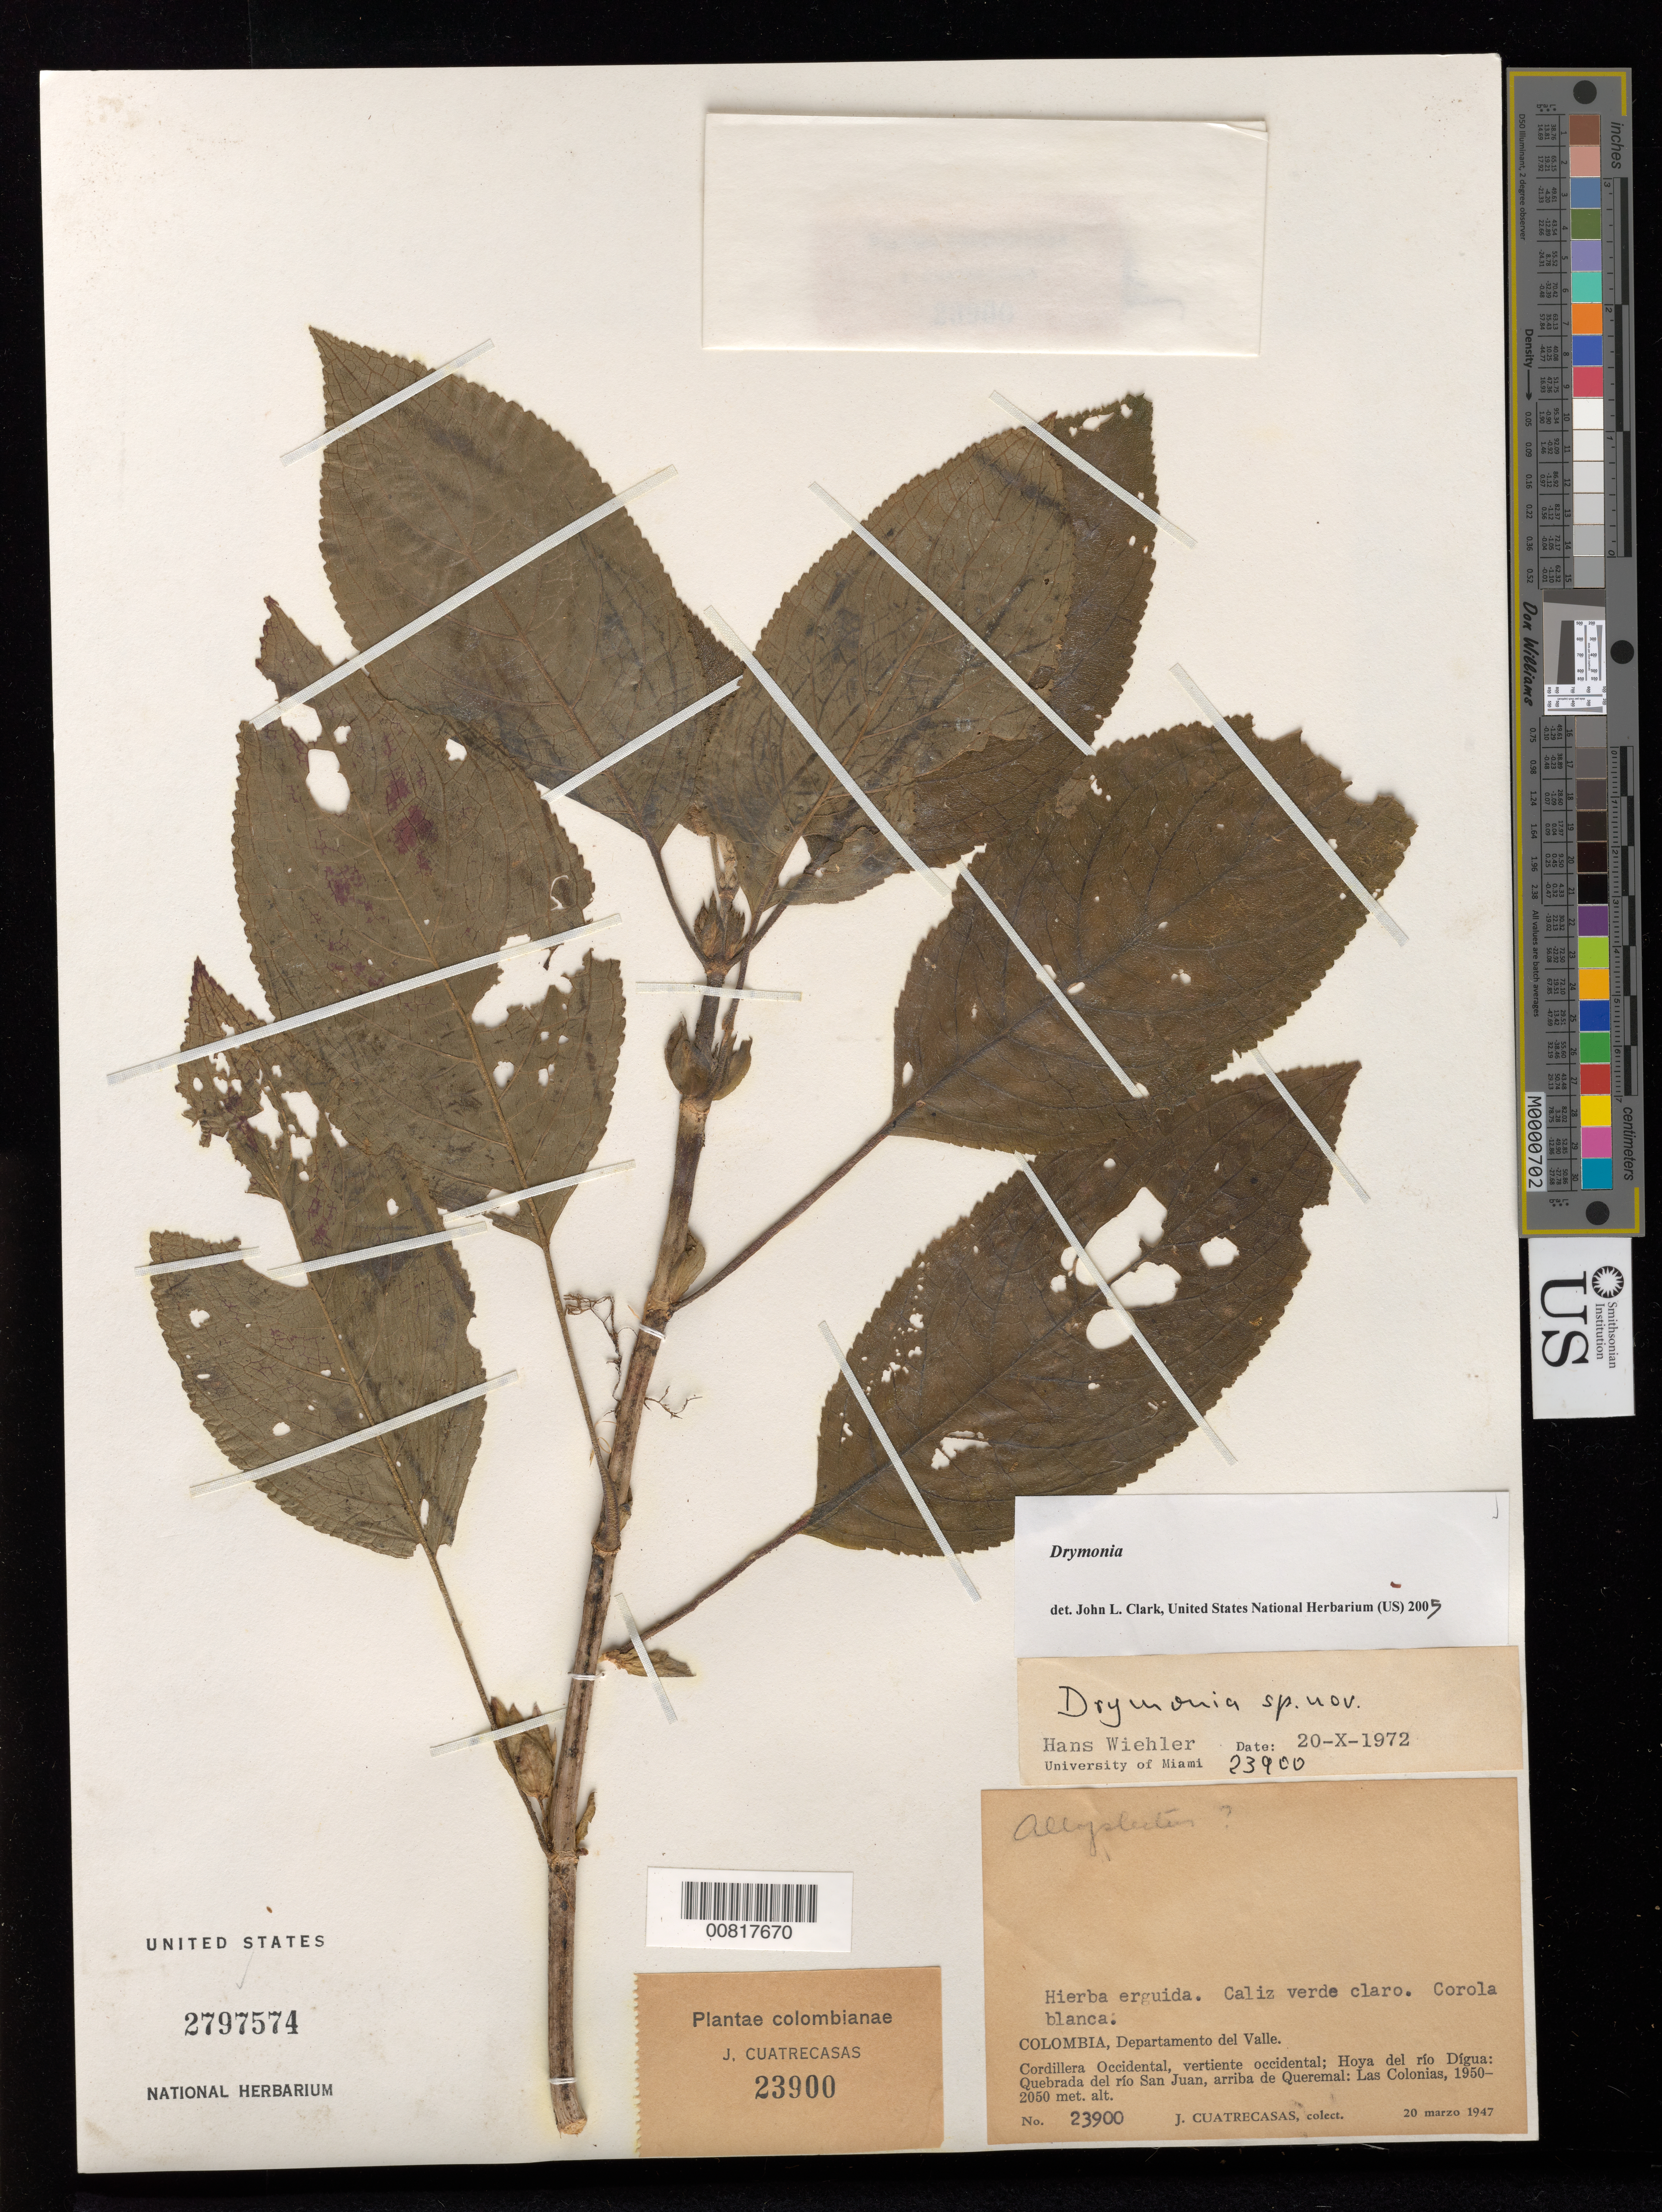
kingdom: Plantae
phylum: Tracheophyta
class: Magnoliopsida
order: Lamiales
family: Gesneriaceae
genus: Drymonia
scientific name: Drymonia sp.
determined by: Clark, J. L., (SEL), The Marie Selby Botanical Garden (UNITED STATES)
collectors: J. Cuatrecasas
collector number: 23900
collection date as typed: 20 Mar 1947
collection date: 1947-03-20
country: Colombia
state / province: Valle del Cauca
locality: Cordillera Occidental, western slope, hoya del Rio Digua, Quebrada del Rio San Juan, above Queremal, Las Colonias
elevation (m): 1950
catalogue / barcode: US 2797574